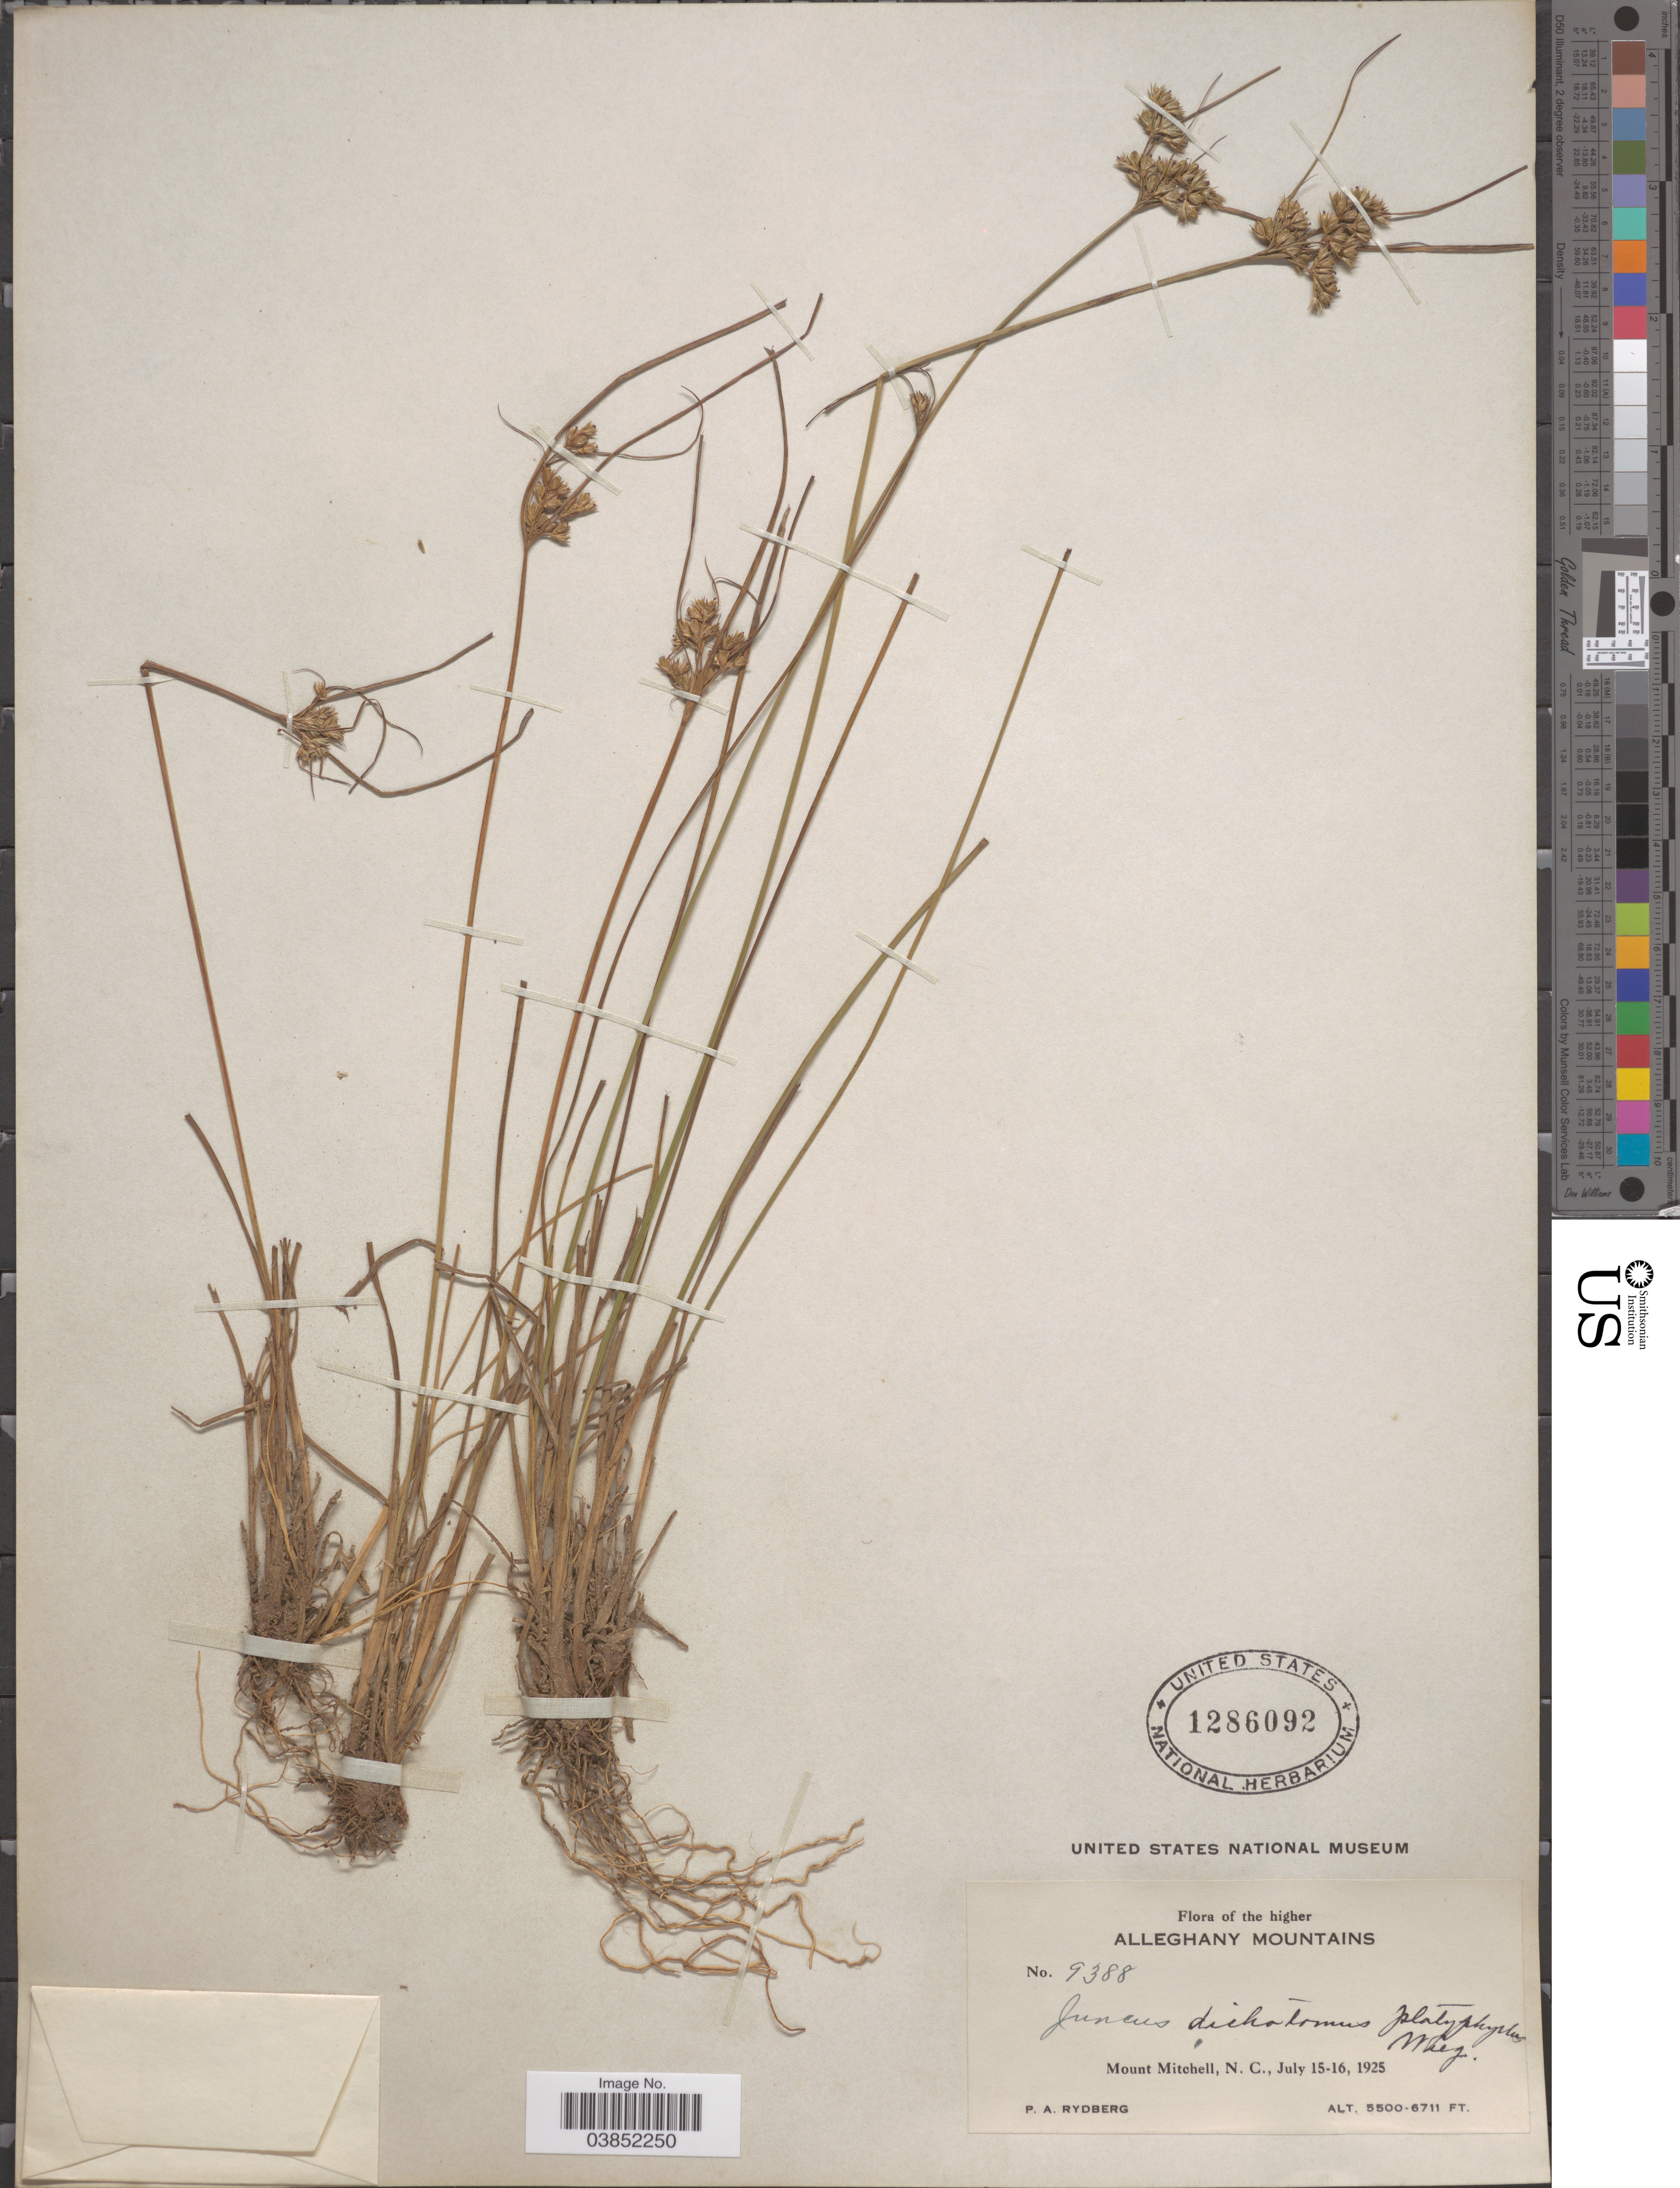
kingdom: Plantae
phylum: Tracheophyta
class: Liliopsida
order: Poales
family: Juncaceae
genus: Juncus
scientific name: Juncus dichotomus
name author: Elliott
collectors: P. A. Rydberg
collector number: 9388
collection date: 1925-07-15/1925-07-16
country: United States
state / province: North Carolina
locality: Higher Alleghany Mountains. Mount Mitchell.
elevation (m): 1676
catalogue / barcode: US 1286092